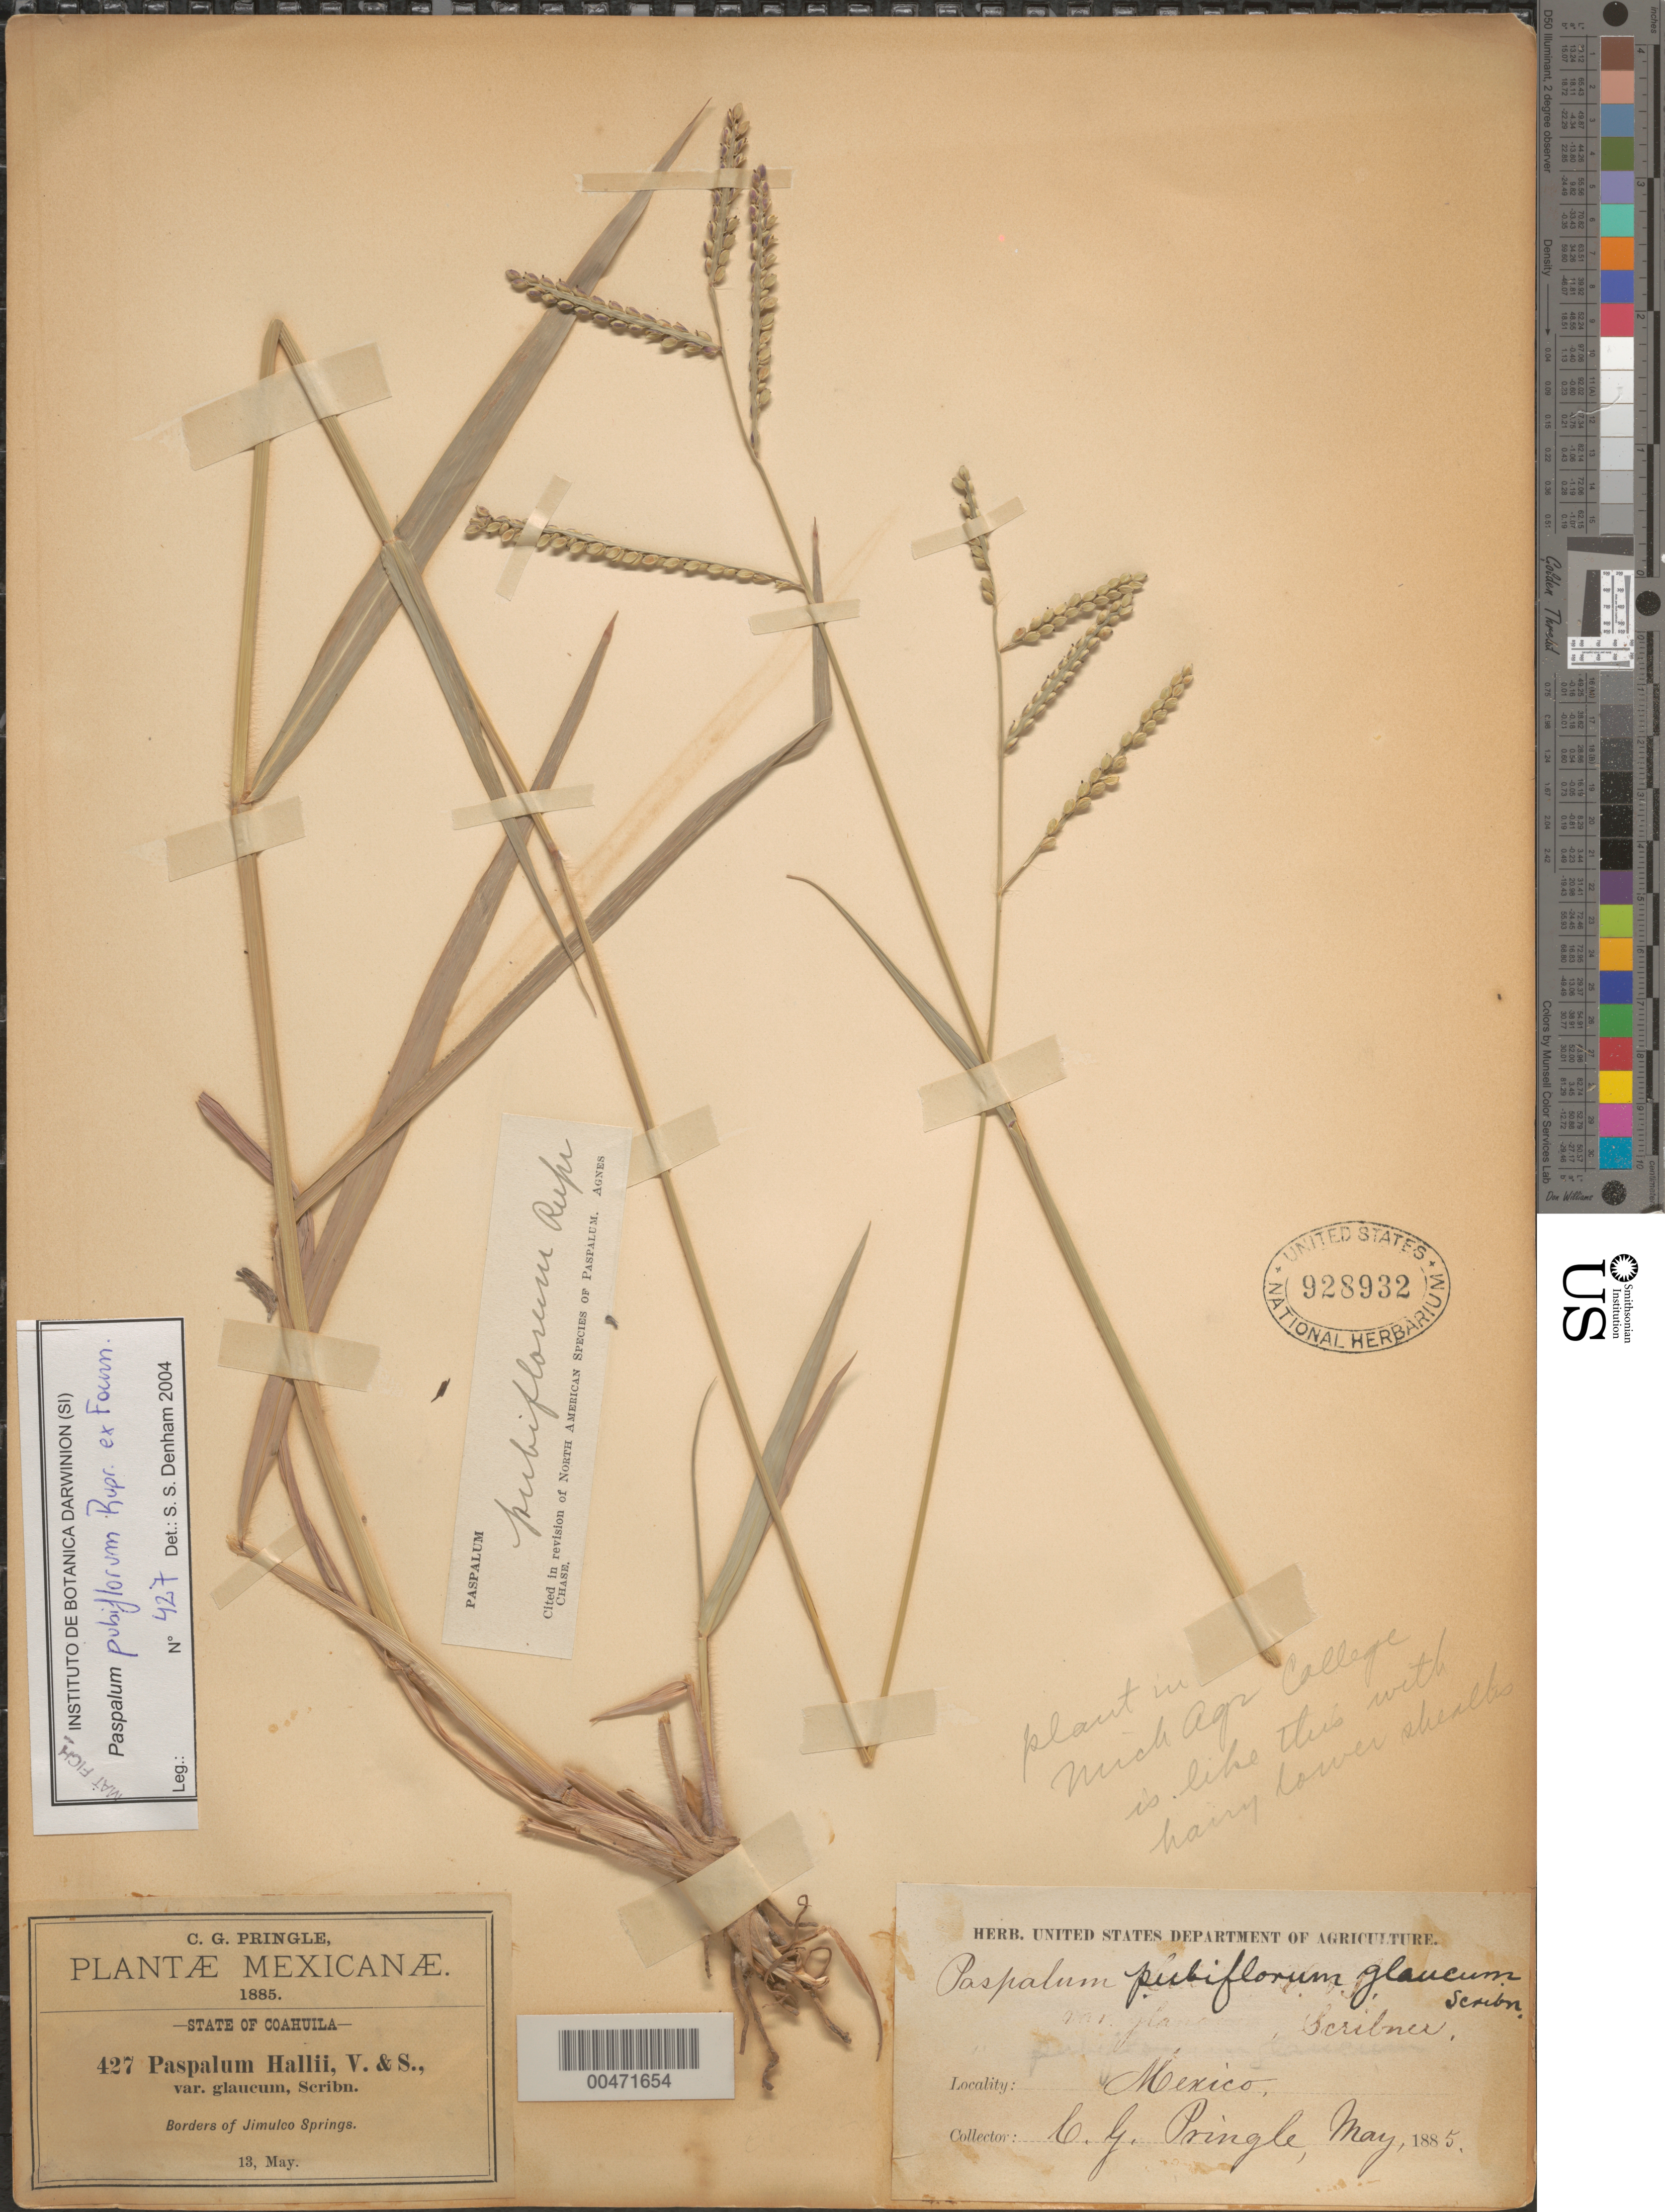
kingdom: Plantae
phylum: Tracheophyta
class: Liliopsida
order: Poales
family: Poaceae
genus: Paspalum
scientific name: Paspalum pubiflorum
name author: Rupr. ex E. Fourn.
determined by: Chase, [M.] Agnes, (US)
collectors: C. G. Pringle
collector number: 427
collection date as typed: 13 May 1885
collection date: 1885-05-13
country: Mexico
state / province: Coahuila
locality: Borders of Jimulco Springs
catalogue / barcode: US 928932